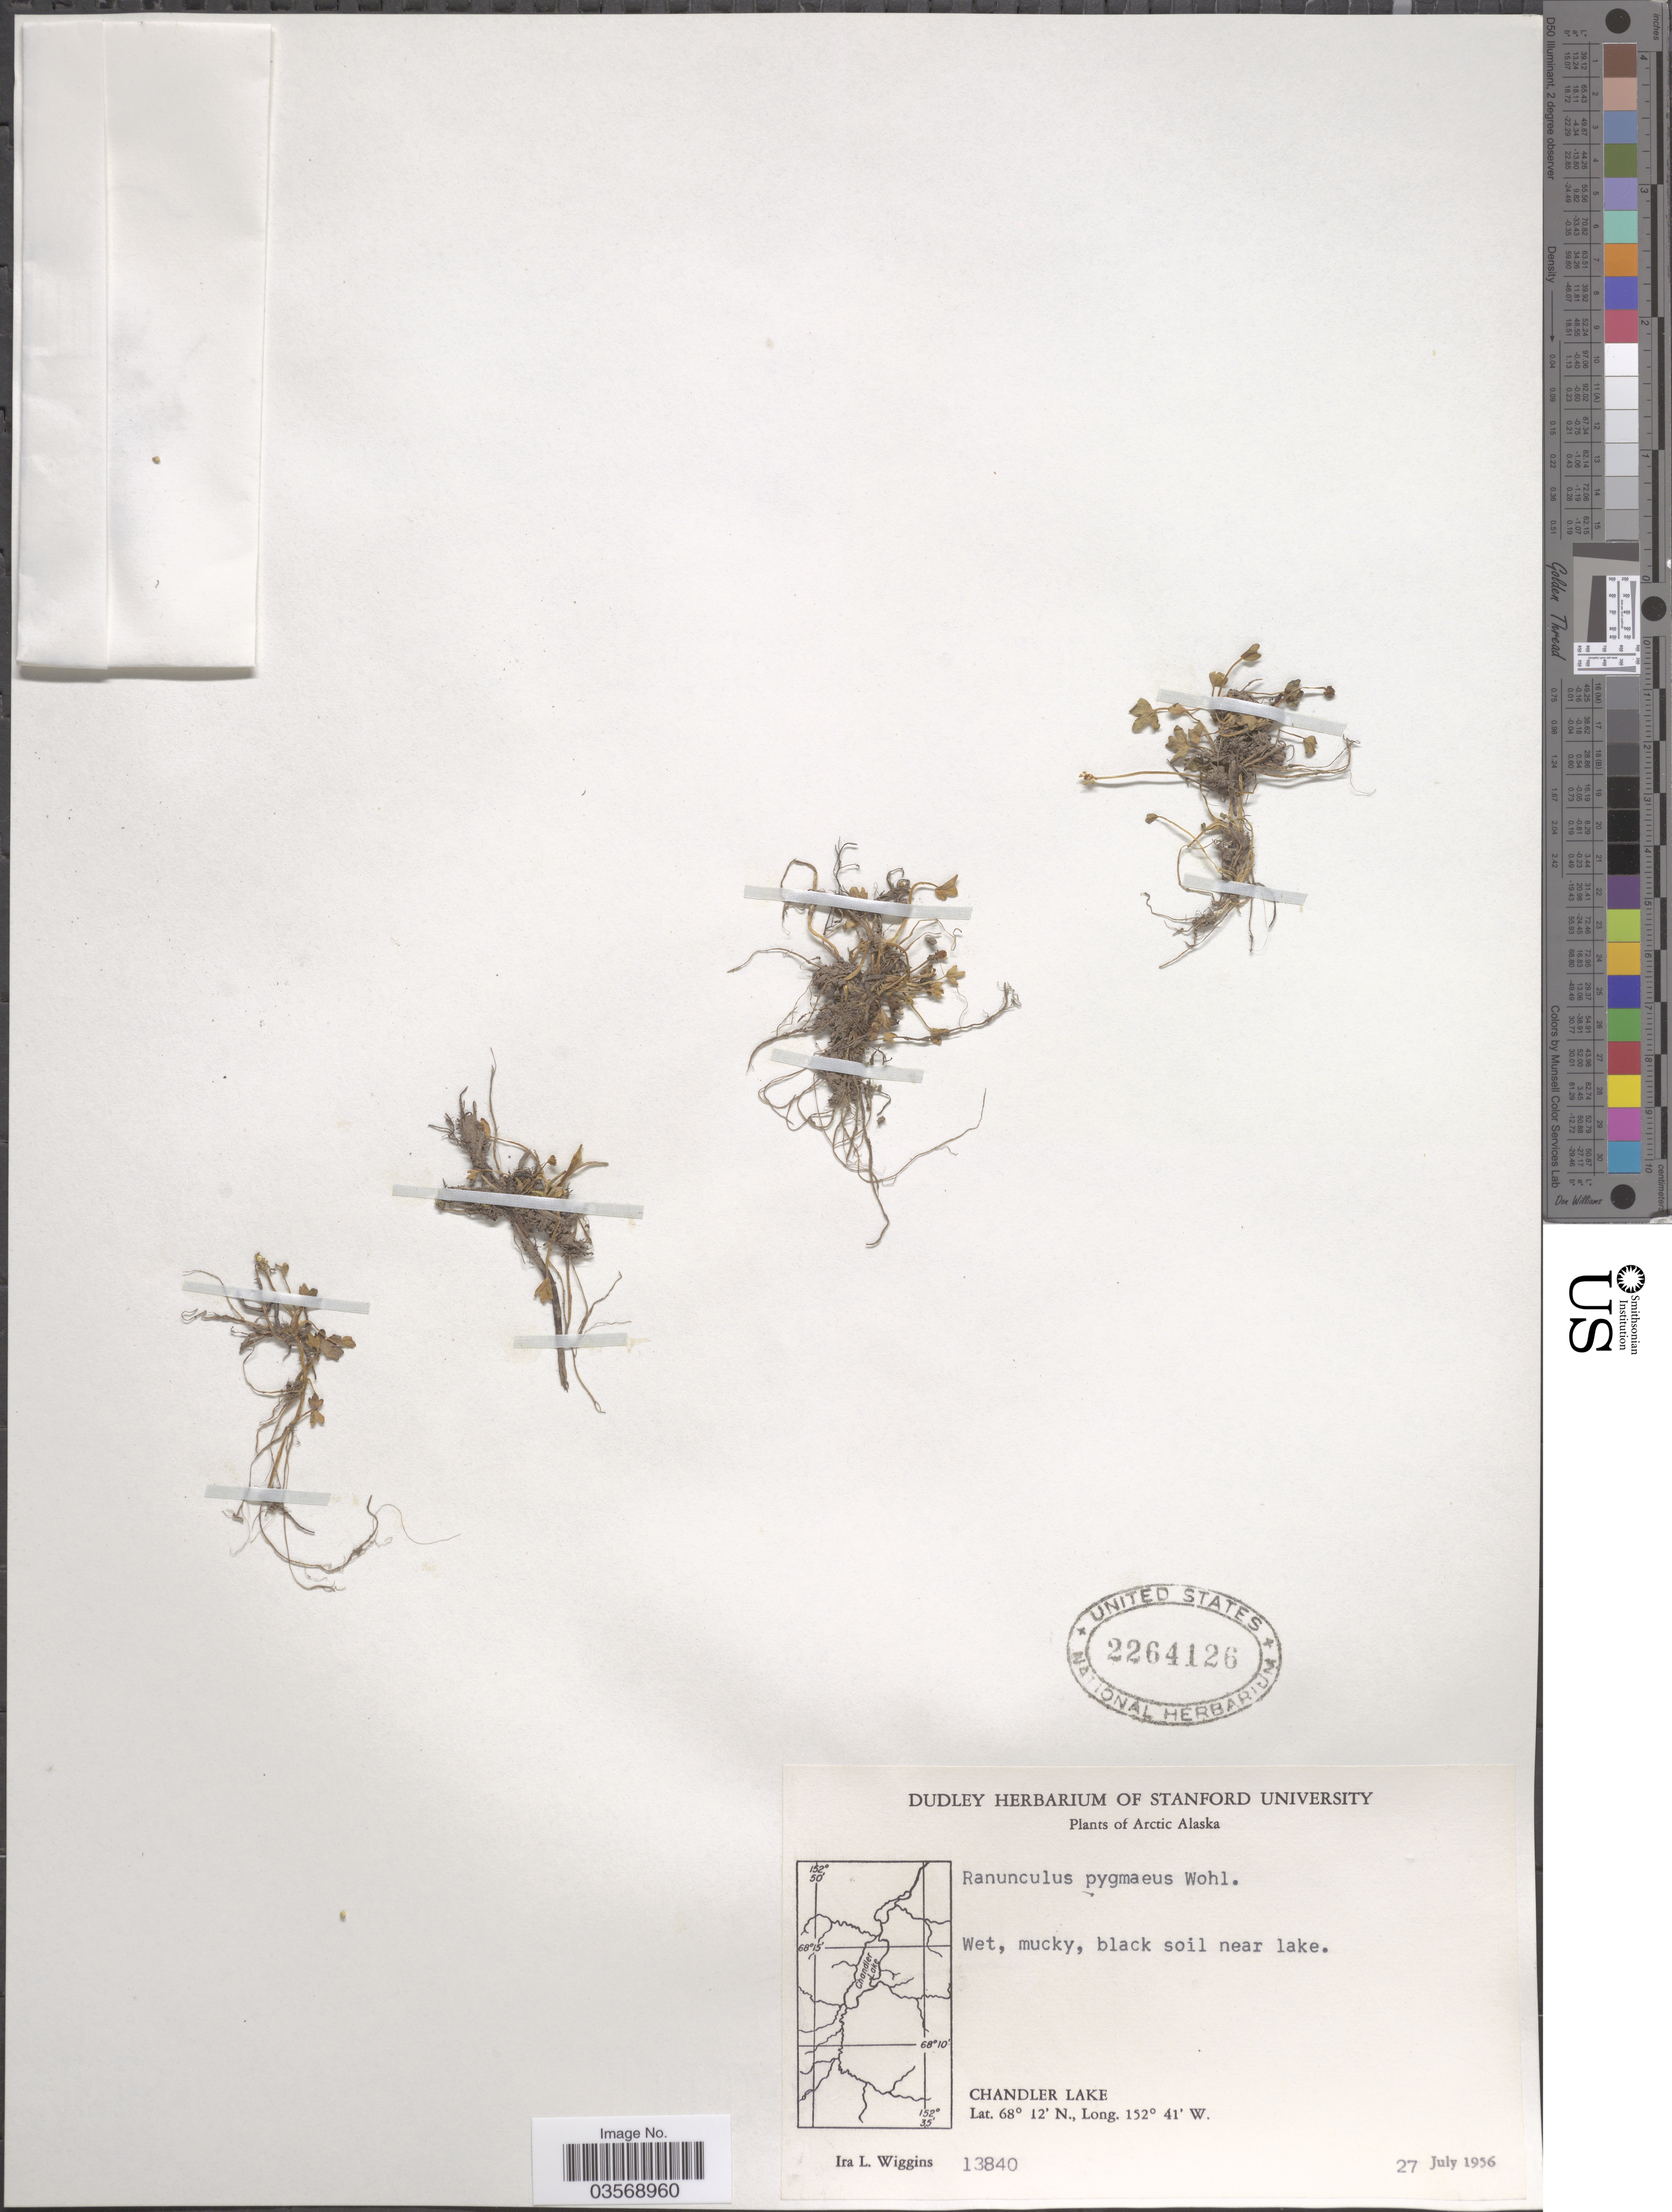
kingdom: Plantae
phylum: Tracheophyta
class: Magnoliopsida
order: Ranunculales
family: Ranunculaceae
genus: Ranunculus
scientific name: Ranunculus pygmaeus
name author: Wahlenb.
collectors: I. L. Wiggins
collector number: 13840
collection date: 1956-07-27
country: United States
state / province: Alaska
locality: Arctic Alaska. Chandler Lake.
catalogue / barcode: US 2264126